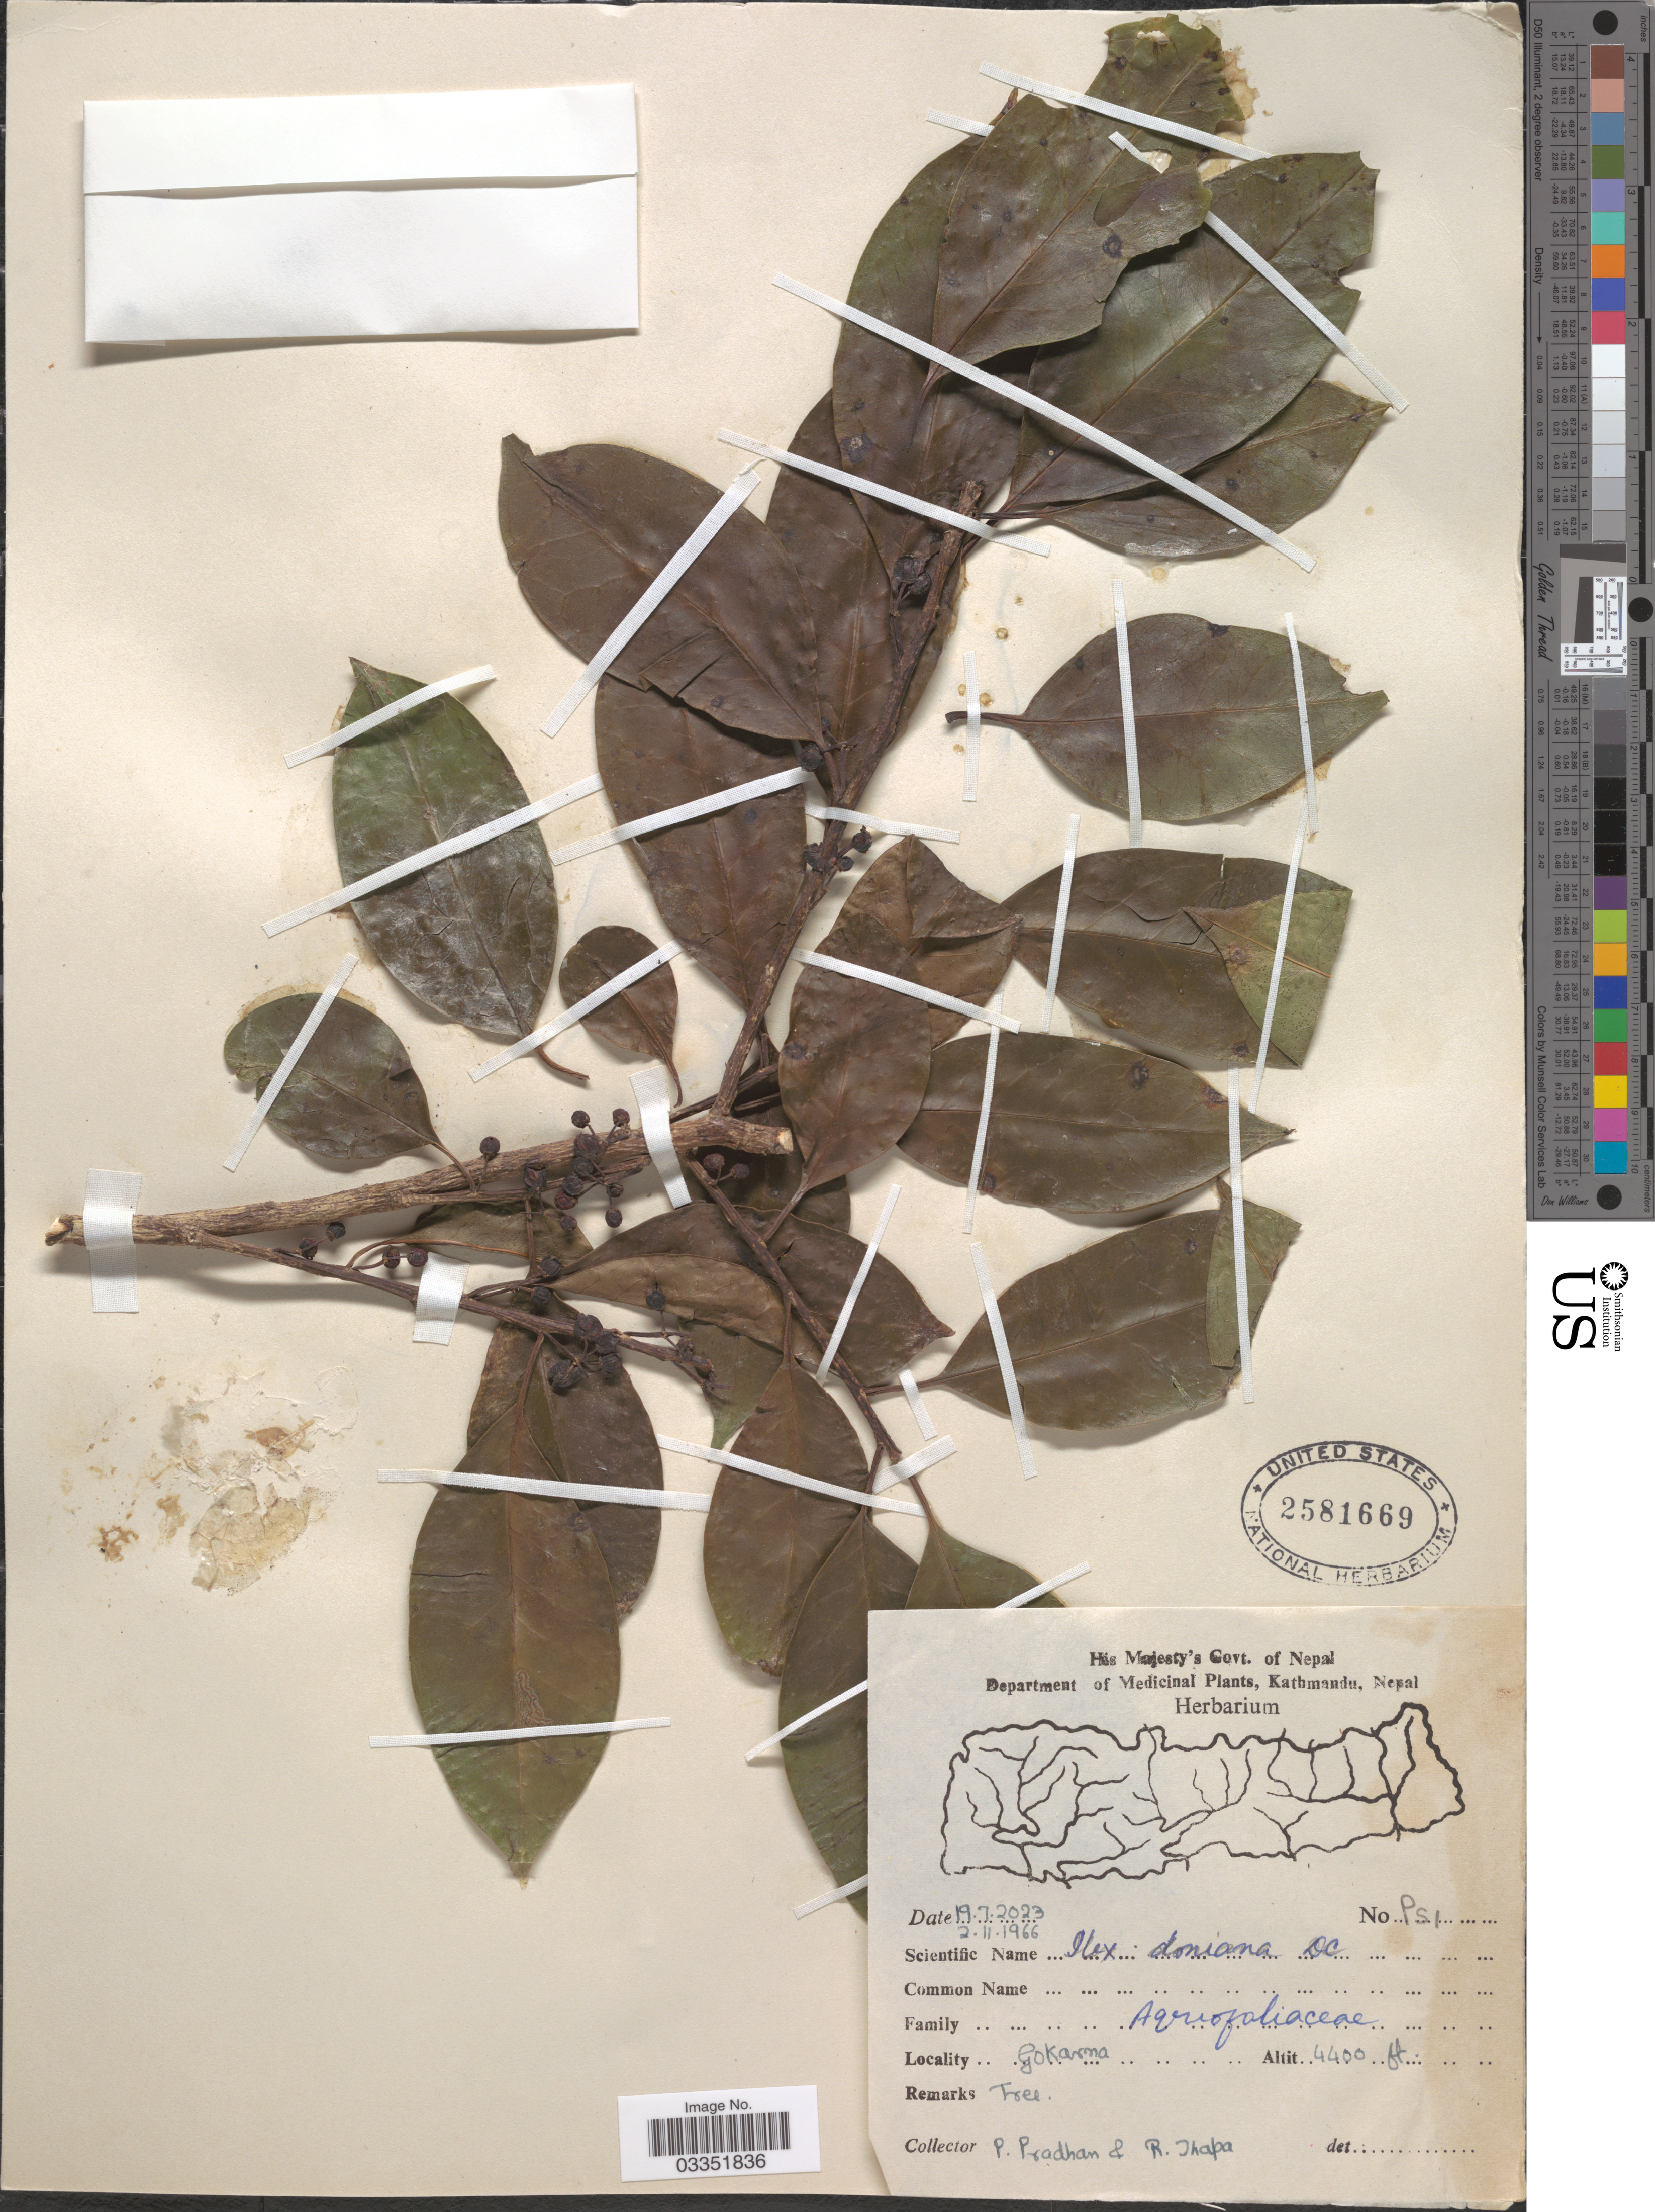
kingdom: Plantae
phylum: Tracheophyta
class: Magnoliopsida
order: Aquifoliales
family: Aquifoliaceae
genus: Ilex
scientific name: Ilex doniana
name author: DC.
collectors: P. Pradhan & R. Thapa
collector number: P51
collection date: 1966-11-02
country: Nepal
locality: Gokarna.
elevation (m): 1341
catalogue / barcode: US 2581669